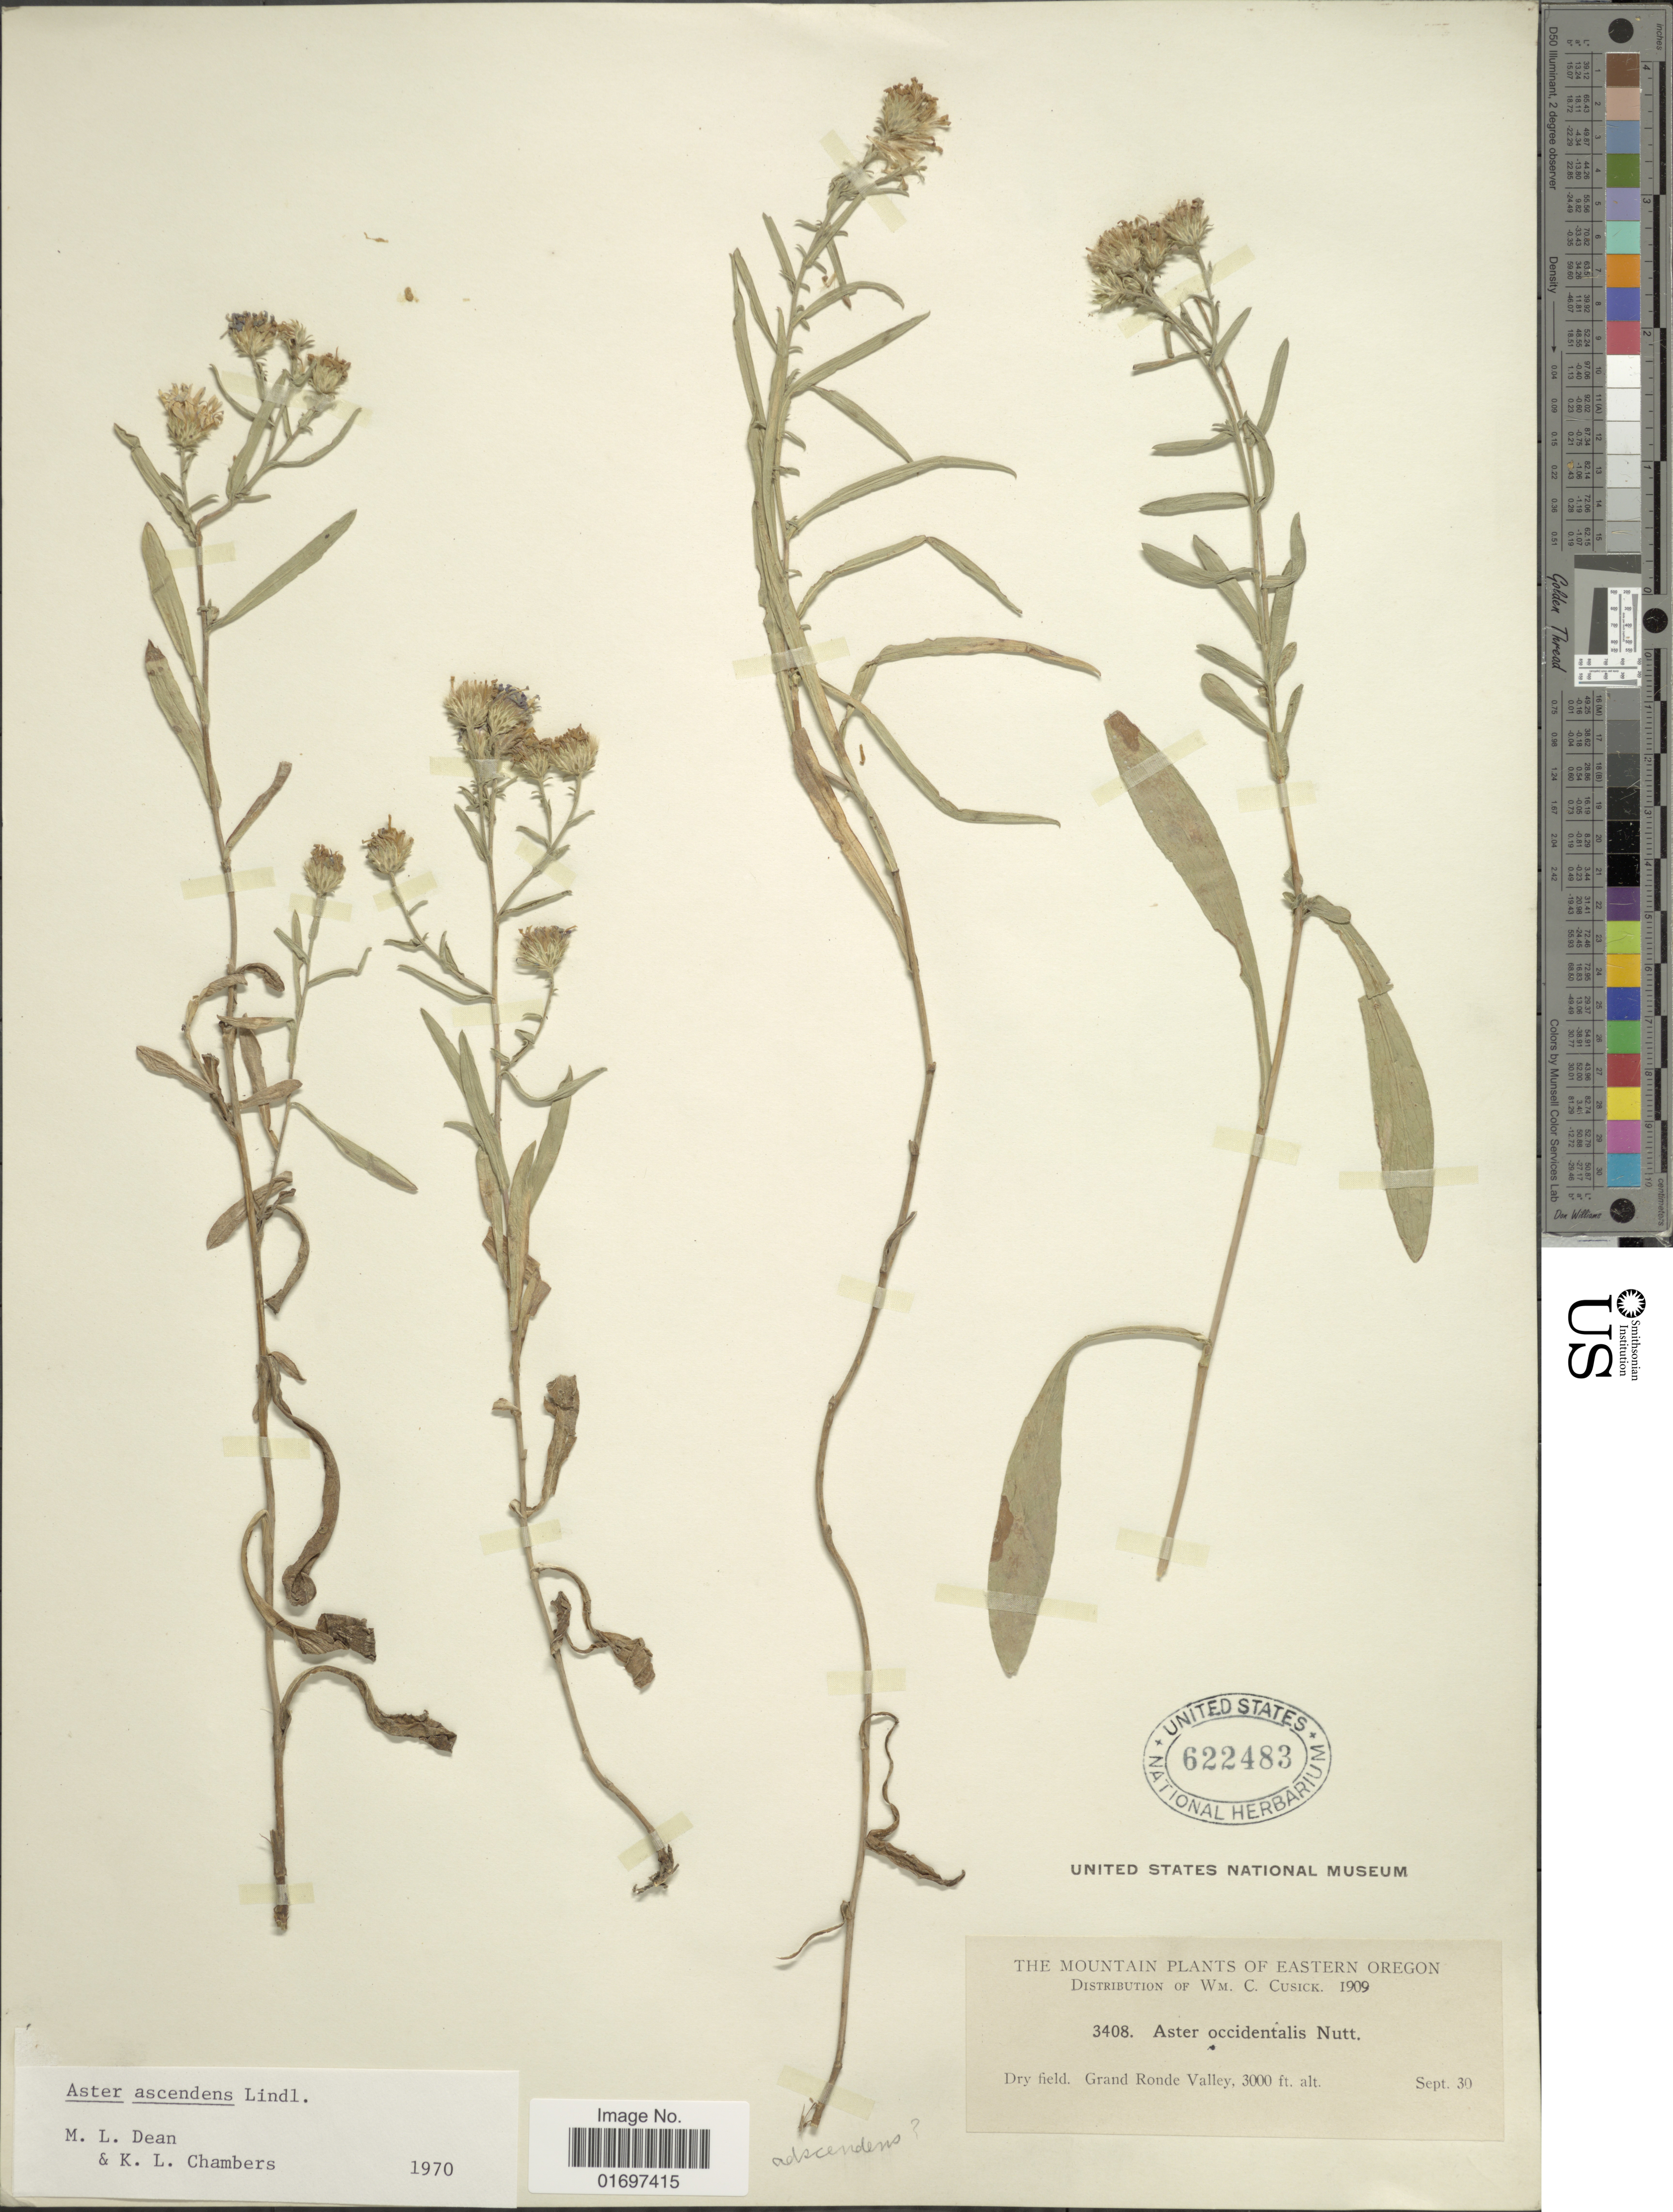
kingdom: Plantae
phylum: Tracheophyta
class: Magnoliopsida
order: Asterales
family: Asteraceae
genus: Symphyotrichum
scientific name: Symphyotrichum ascendens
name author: (Lindl.) G.L. Nesom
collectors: W. C. Cusick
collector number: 3408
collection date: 1909-09-30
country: United States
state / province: Oregon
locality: Eastern Oregon. Dry field. Grand Ronde Valley.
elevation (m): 914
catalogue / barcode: US 622483